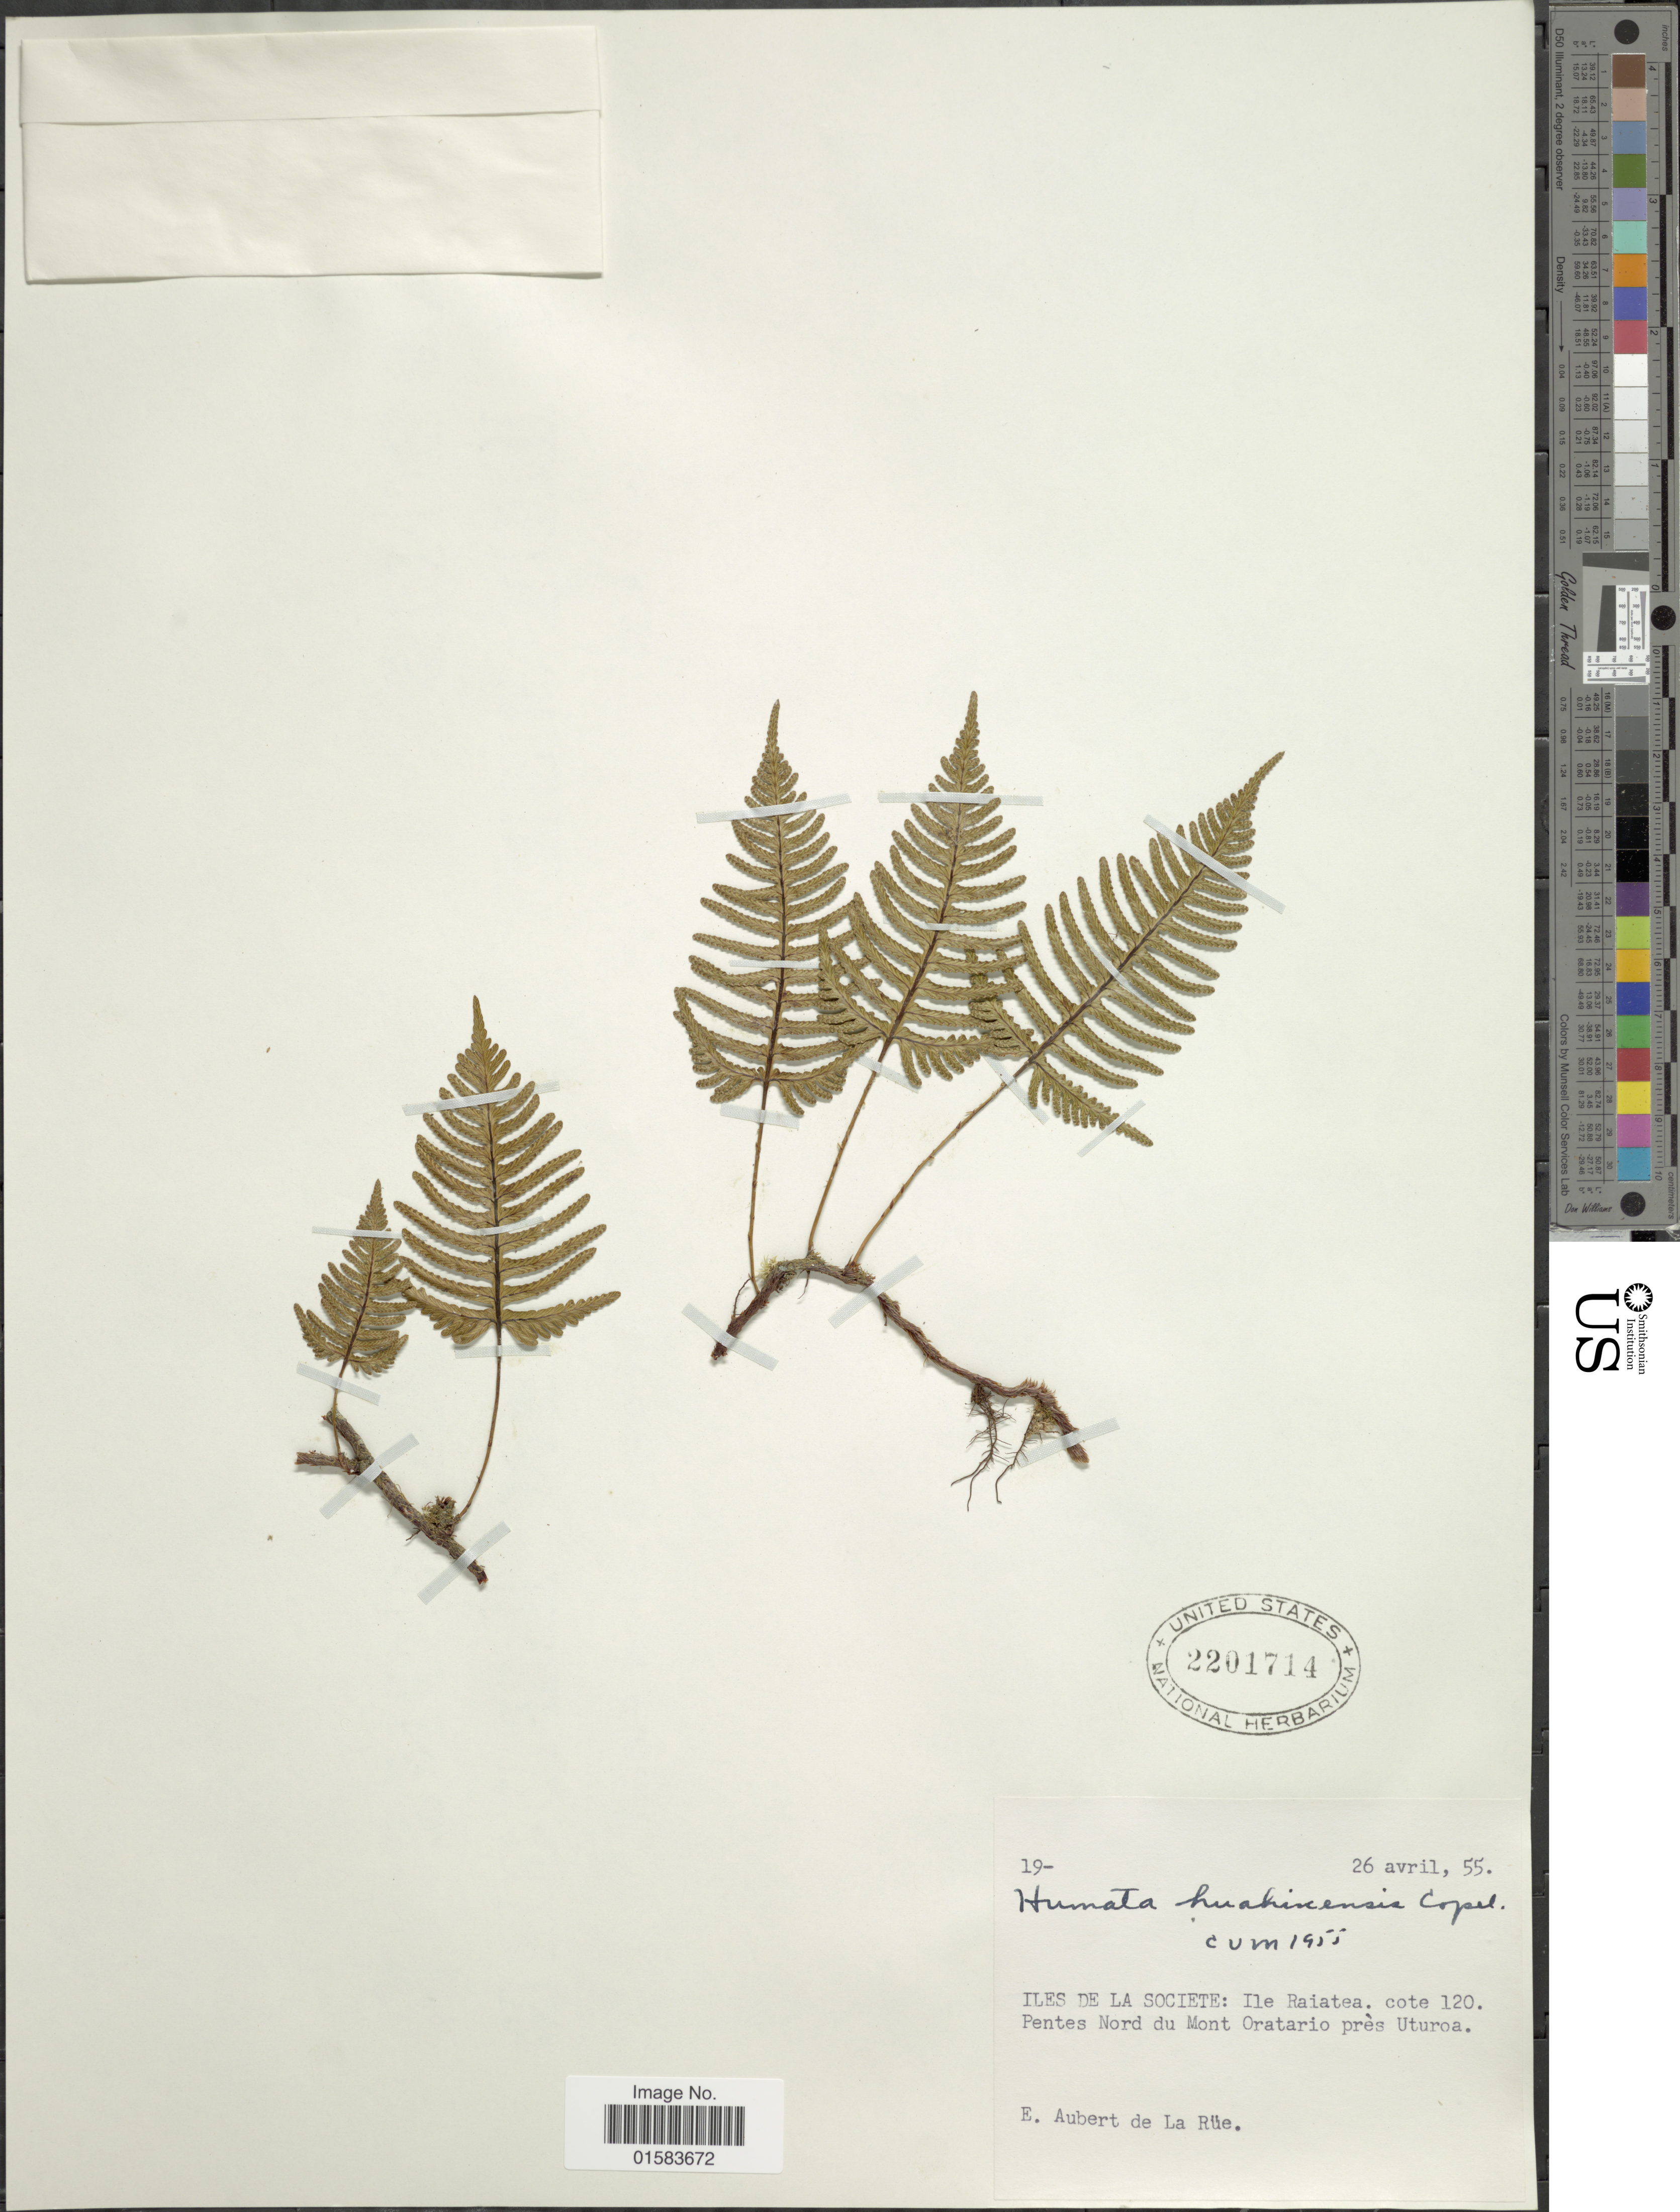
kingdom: Plantae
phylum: Tracheophyta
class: Polypodiopsida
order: Polypodiales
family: Davalliaceae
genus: Davallia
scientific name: Davallia pectinata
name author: Sm.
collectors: E. Aubert de La Rüe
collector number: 19-?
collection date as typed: Transcribed d/m/y: 26/4/55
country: French Polynesia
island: Raiatea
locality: Isles de La Societe: Ile Raiatea, cote Pented Nord du Mont Oratario pres Uturoa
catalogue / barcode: US 2201714